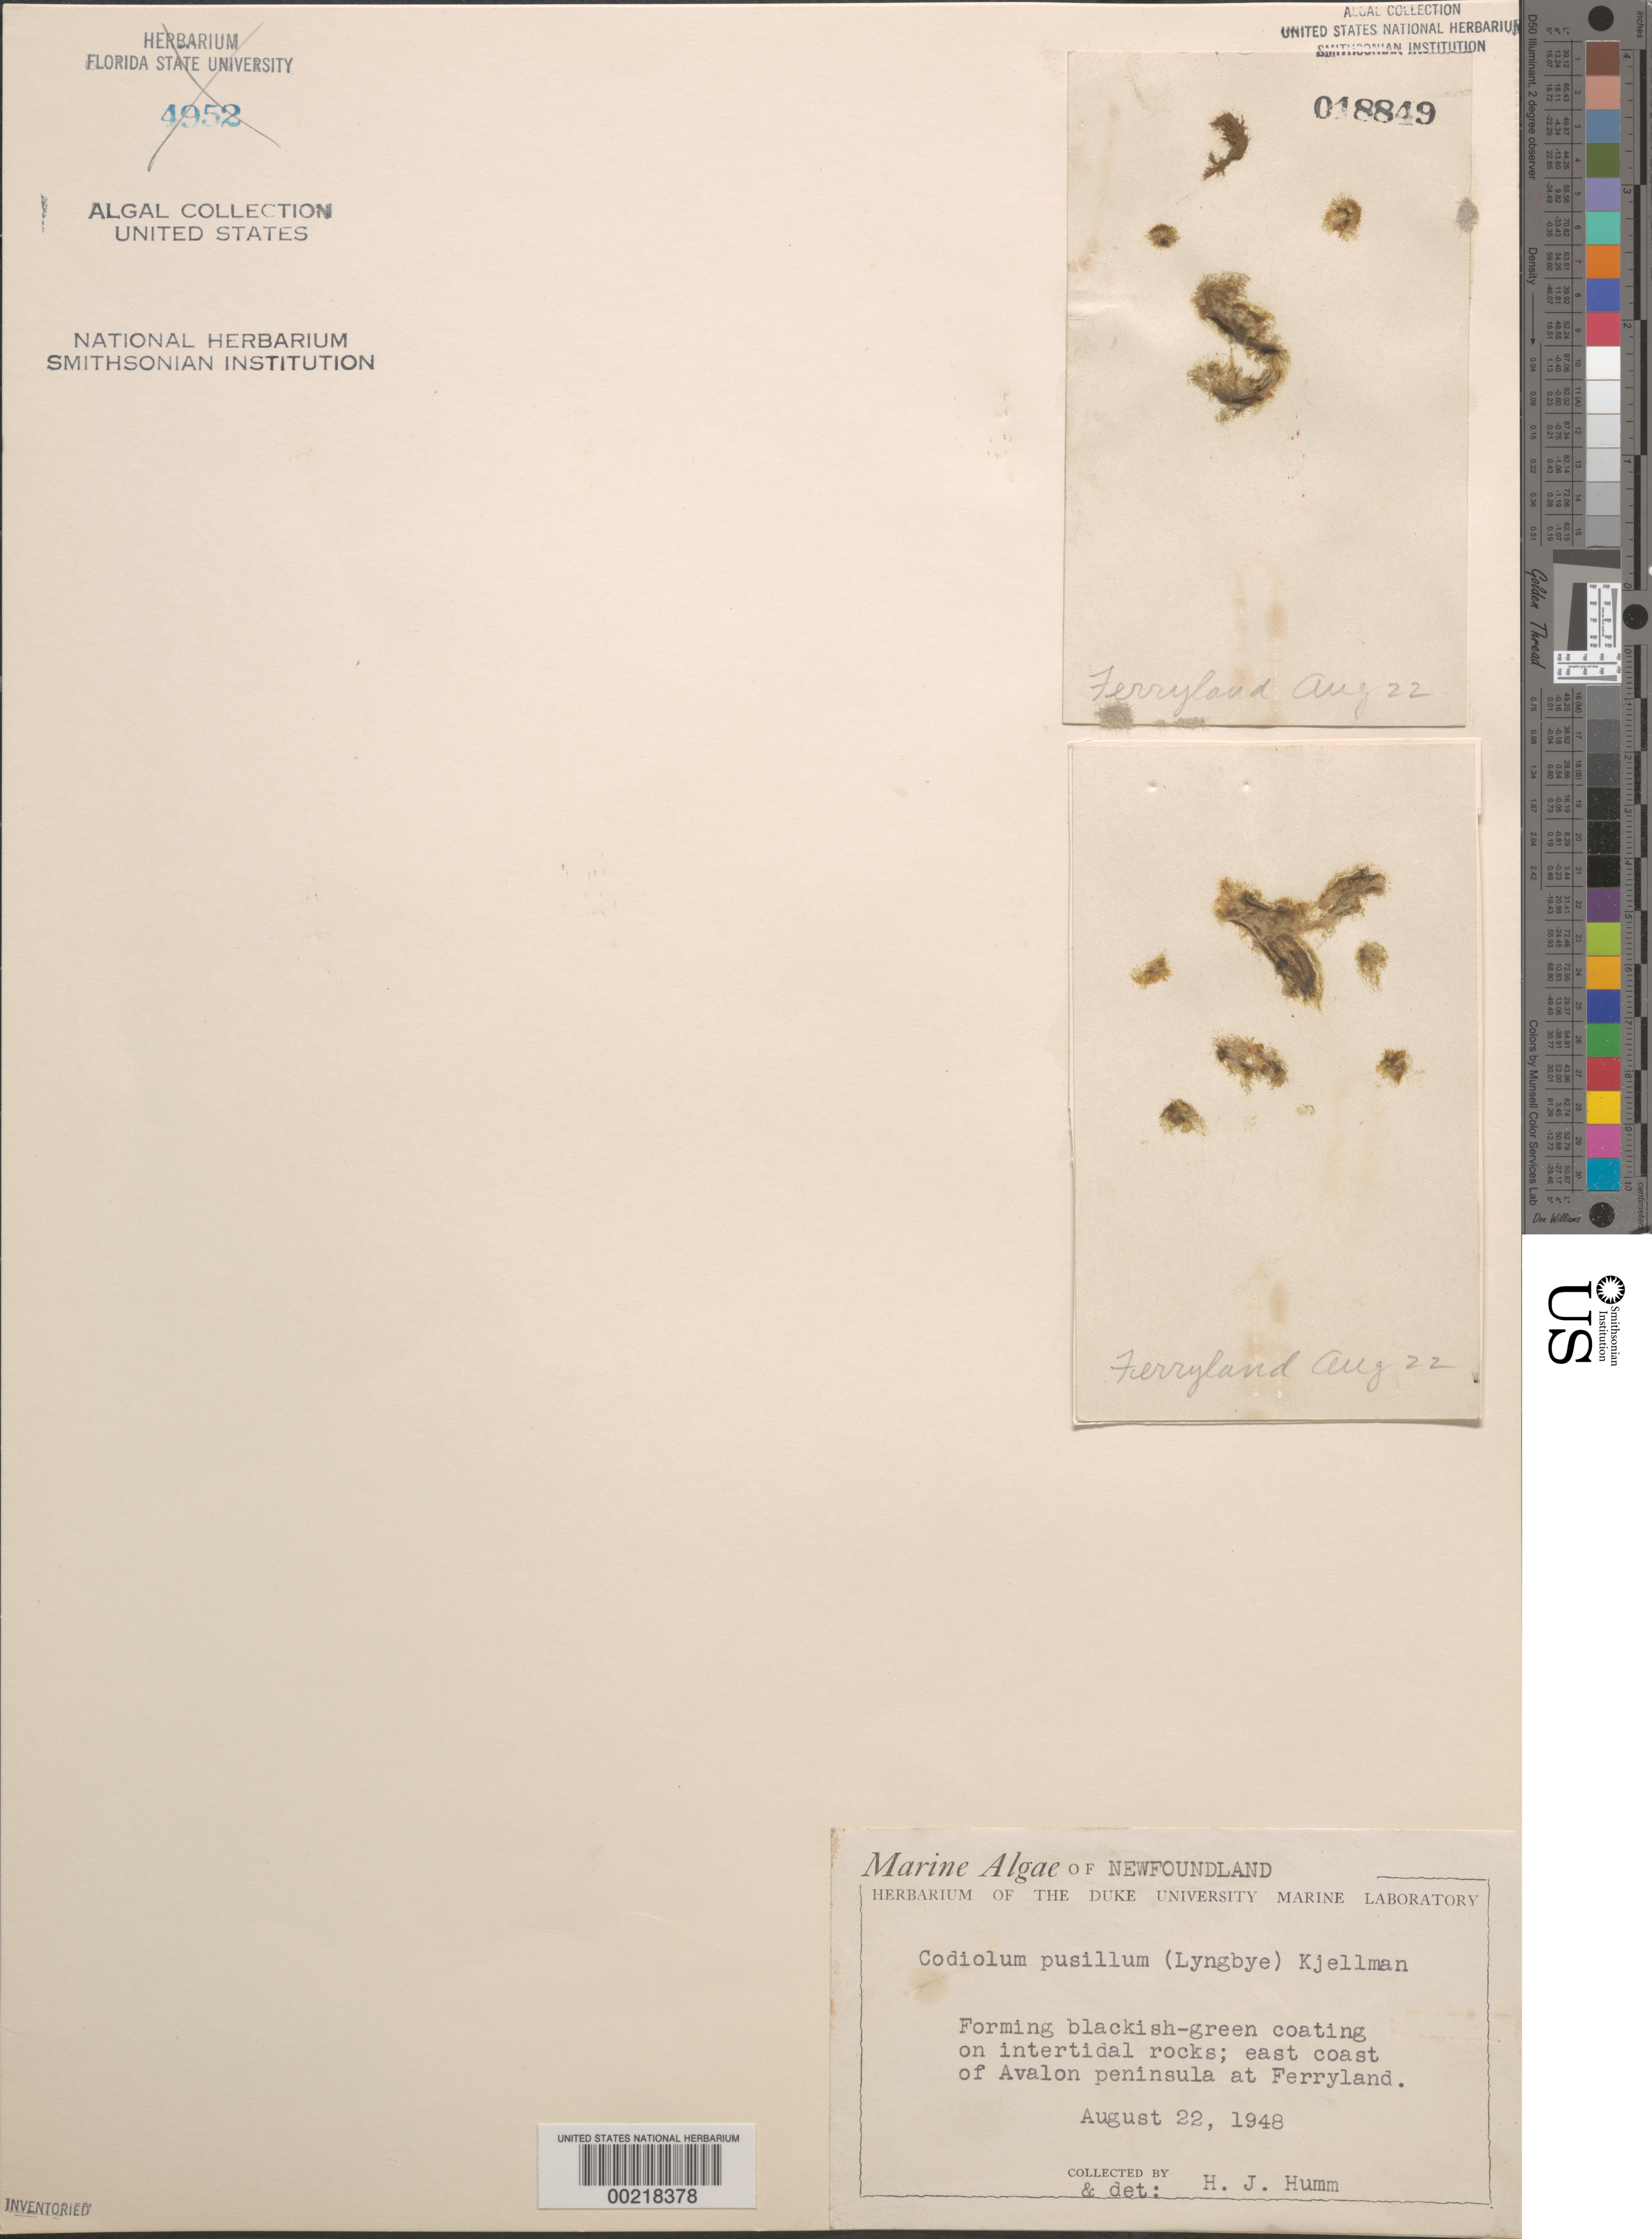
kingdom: Plantae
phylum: Chlorophyta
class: Ulvophyceae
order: Ulotrichales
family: Ulotrichaceae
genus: Codiolum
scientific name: Codiolum pusillum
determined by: Humm, Harold J.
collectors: H. J. Humm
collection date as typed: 22 Aug 1948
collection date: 1948-08-22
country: Canada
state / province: Newfoundland and Labrador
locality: Ferryland, Avalon Peninsula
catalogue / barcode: US 18849